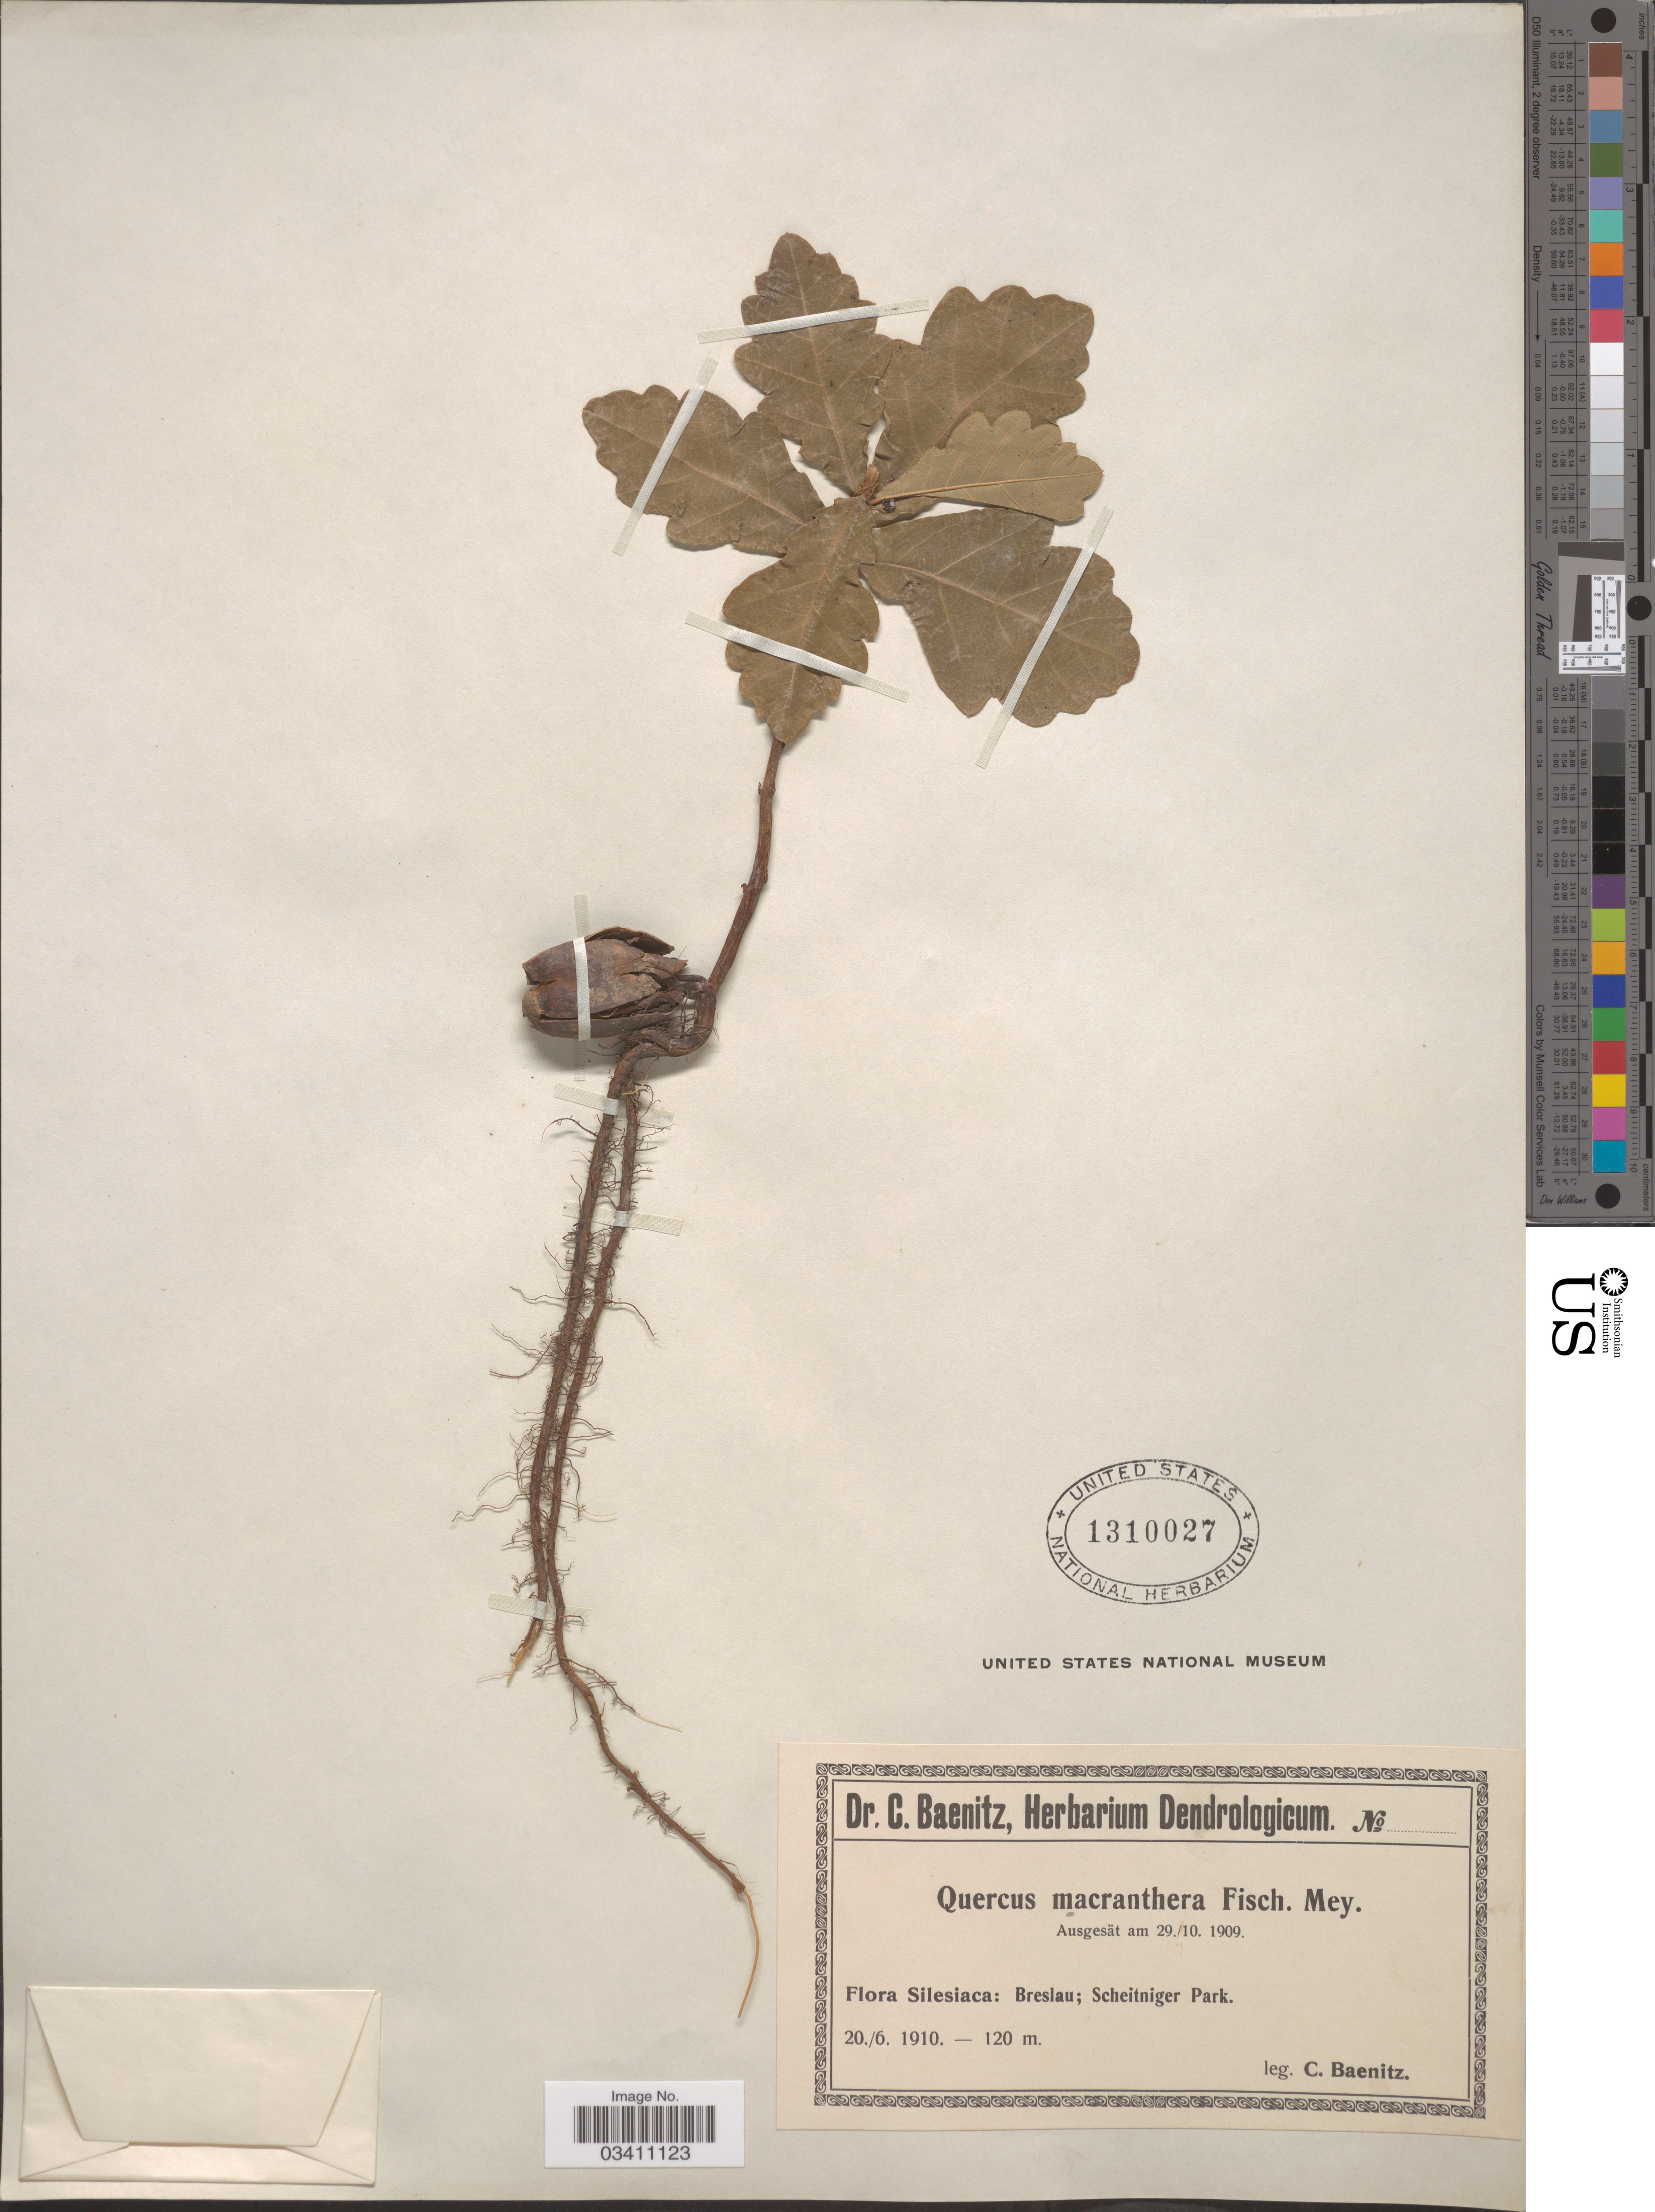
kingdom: Plantae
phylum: Tracheophyta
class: Magnoliopsida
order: Fagales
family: Fagaceae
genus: Quercus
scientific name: Quercus macranthera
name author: Fisch. & C.A. Mey. ex Hohen.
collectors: C. G. Baenitz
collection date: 1910-06-20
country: Poland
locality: Silesiaca: Breslau; Scheitniger Park.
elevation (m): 120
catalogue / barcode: US 1310027